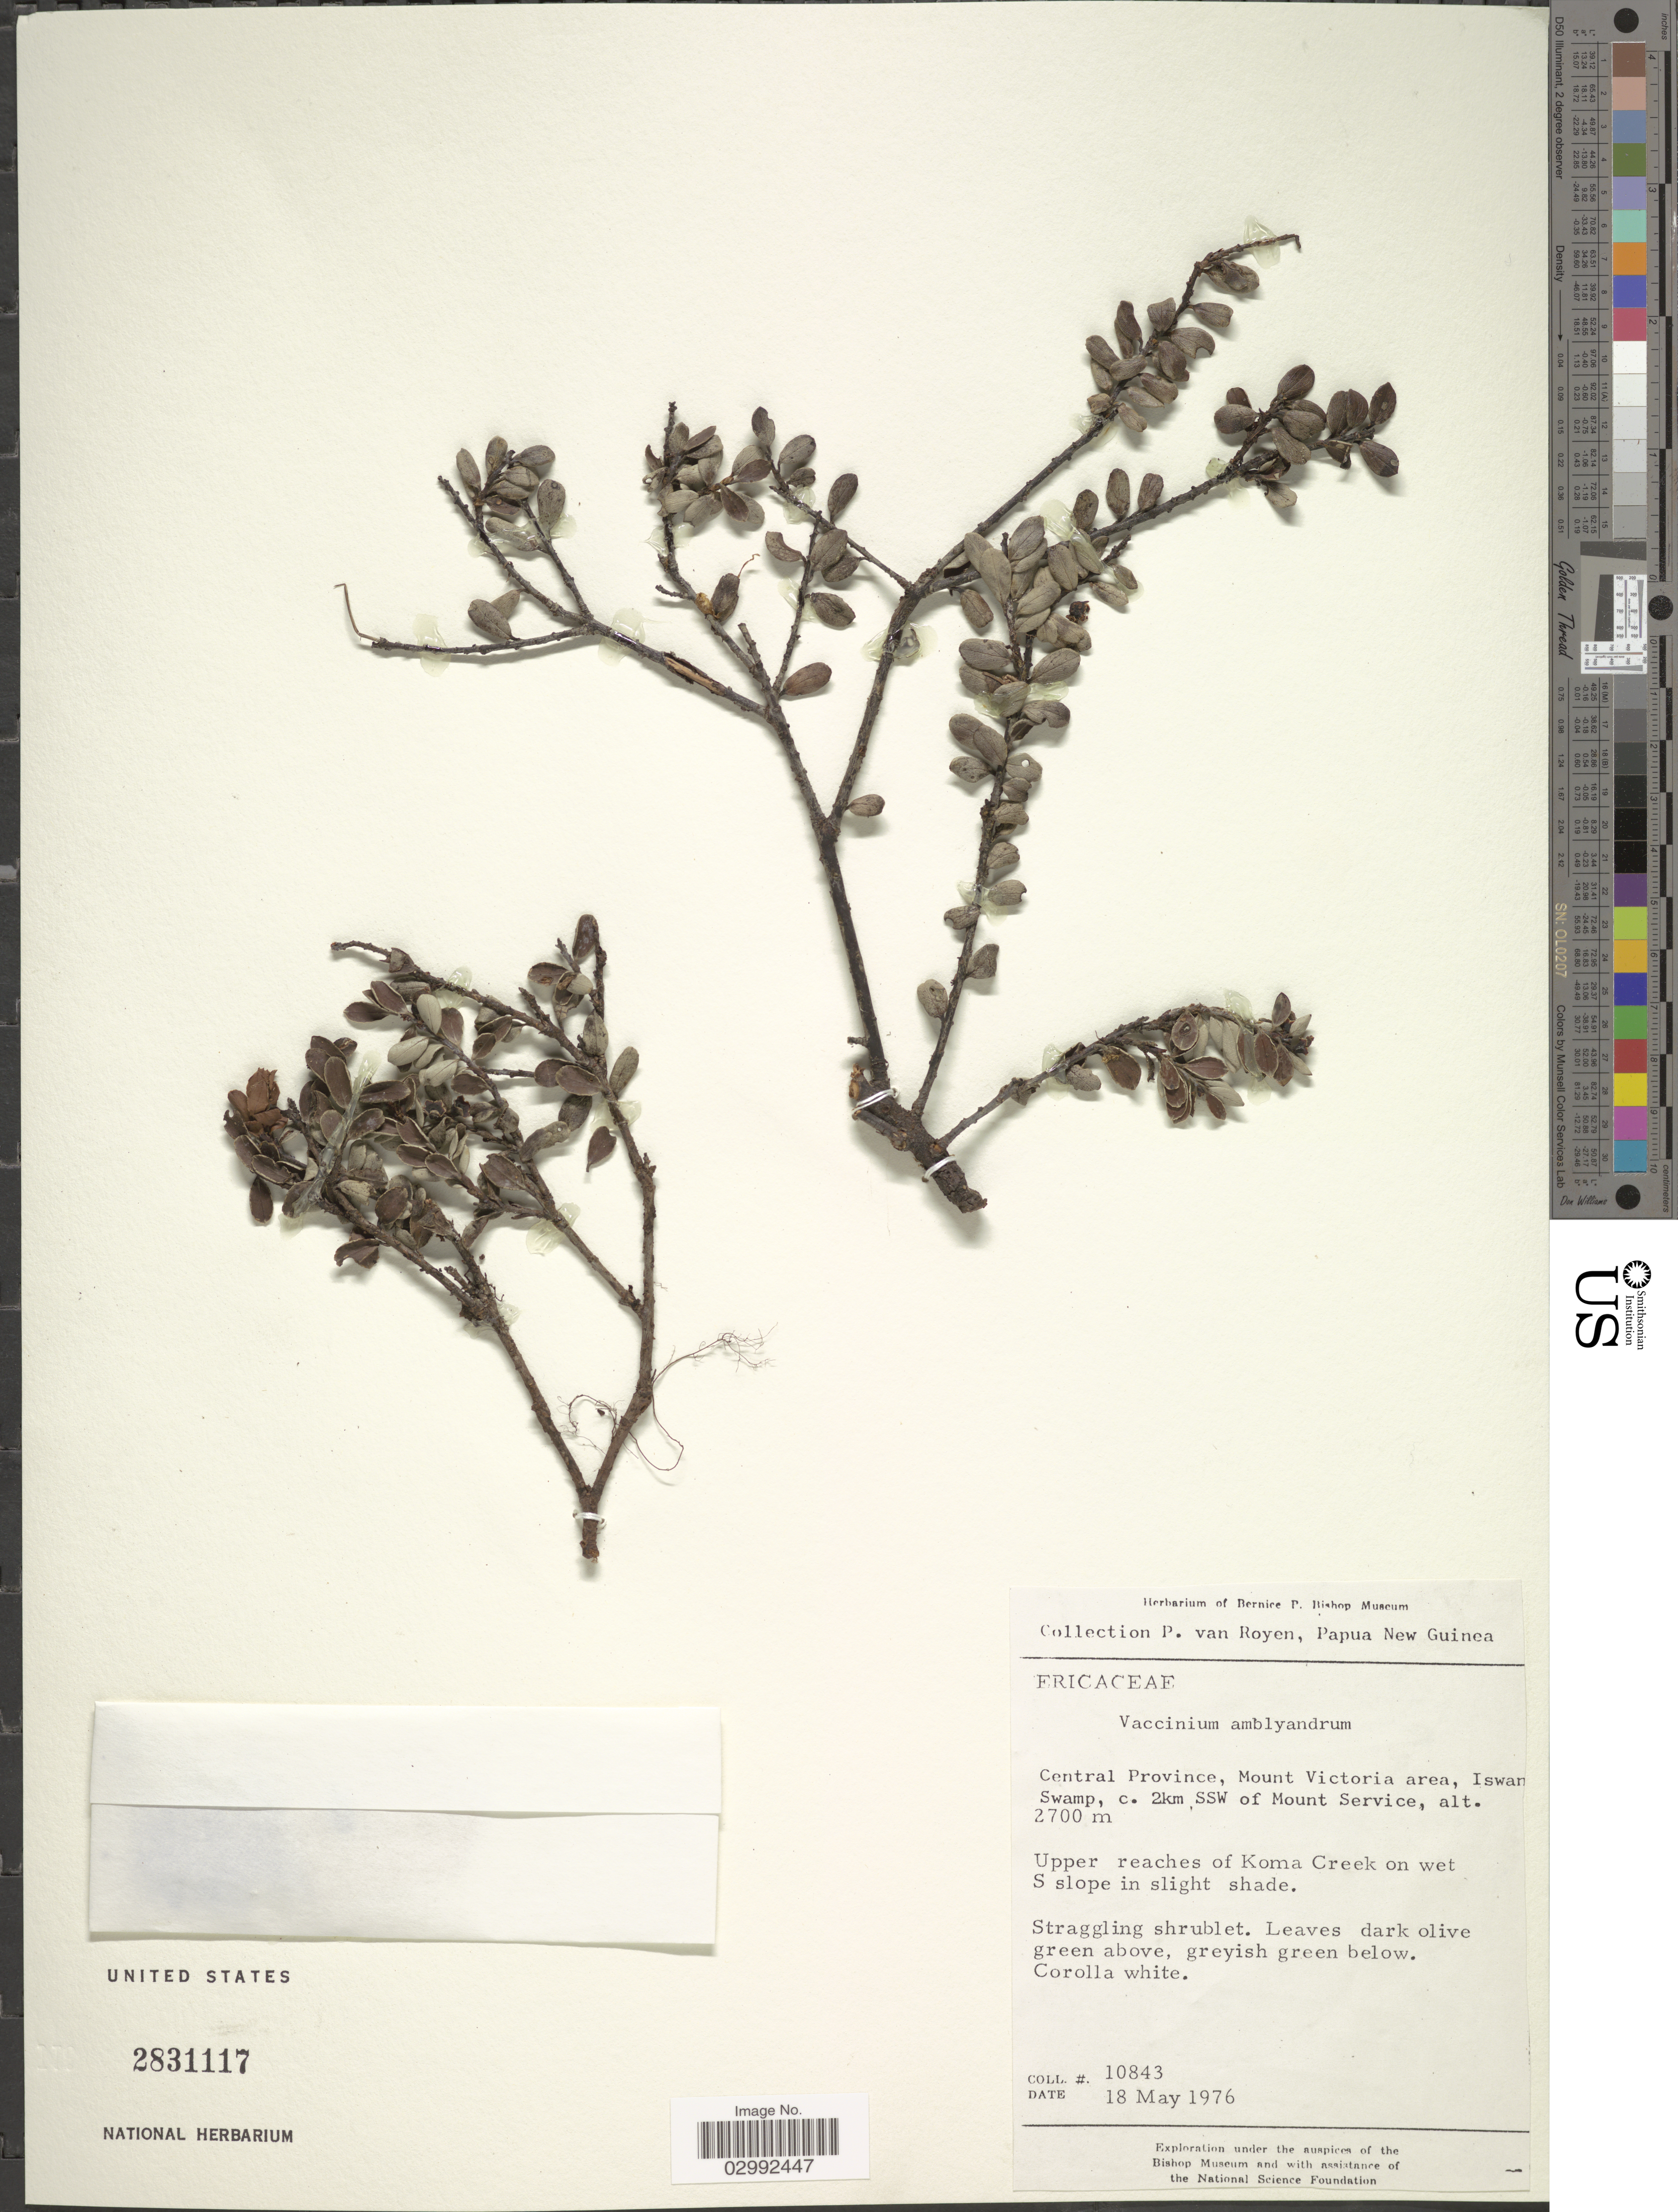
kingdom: Plantae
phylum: Tracheophyta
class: Magnoliopsida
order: Ericales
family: Ericaceae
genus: Vaccinium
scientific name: Vaccinium amblyandrum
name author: F. Muell.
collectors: P. van Royen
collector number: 10843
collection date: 1976-05-18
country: Papua New Guinea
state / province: Central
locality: Central Province, Mount Victoria area, Iswan Swamp, c. 2km SSW of Mount Service, Upper reaches of Koma Creek on wet S slope in slight shade.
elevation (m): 2700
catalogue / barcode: US 2831117